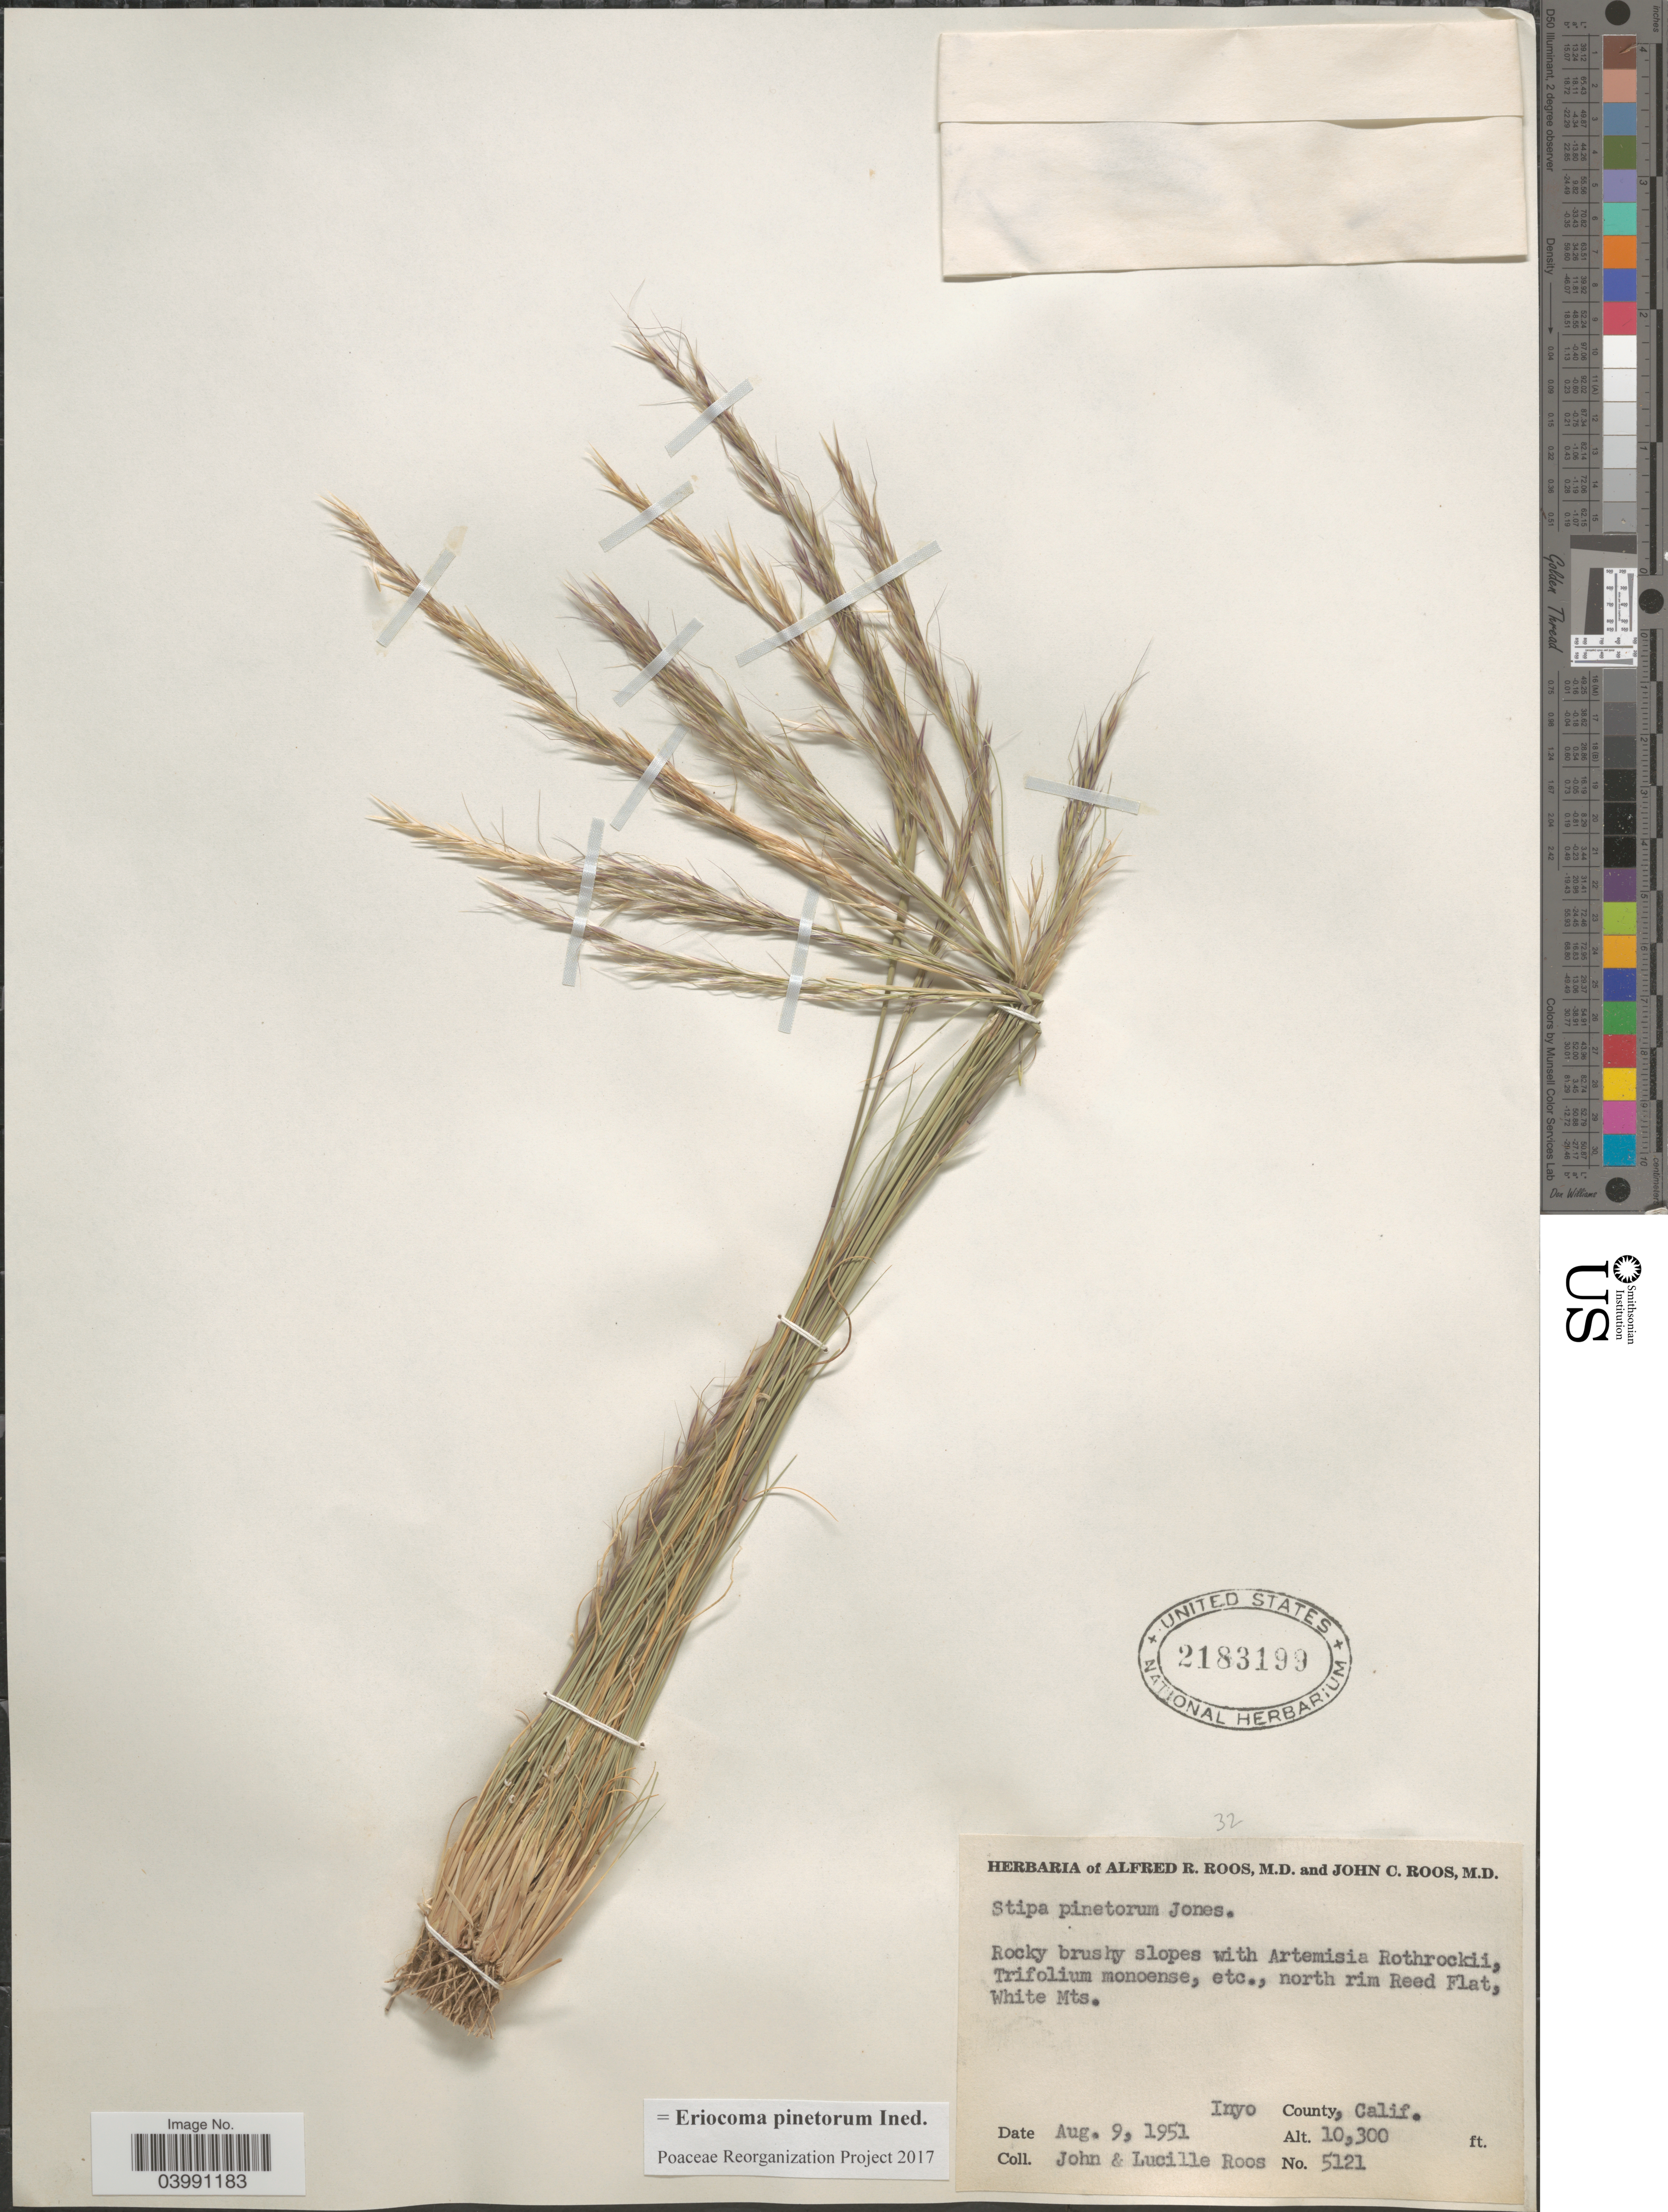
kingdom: Plantae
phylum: Tracheophyta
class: Liliopsida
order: Poales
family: Poaceae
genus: Eriocoma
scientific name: Eriocoma pinetorum ined.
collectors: J. C. Roos & L. Roos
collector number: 5121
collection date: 1951-08-09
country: United States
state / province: California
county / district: Inyo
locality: North rim Reed Flat, White Mts. Inyo County.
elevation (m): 3139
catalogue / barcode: US 2183199